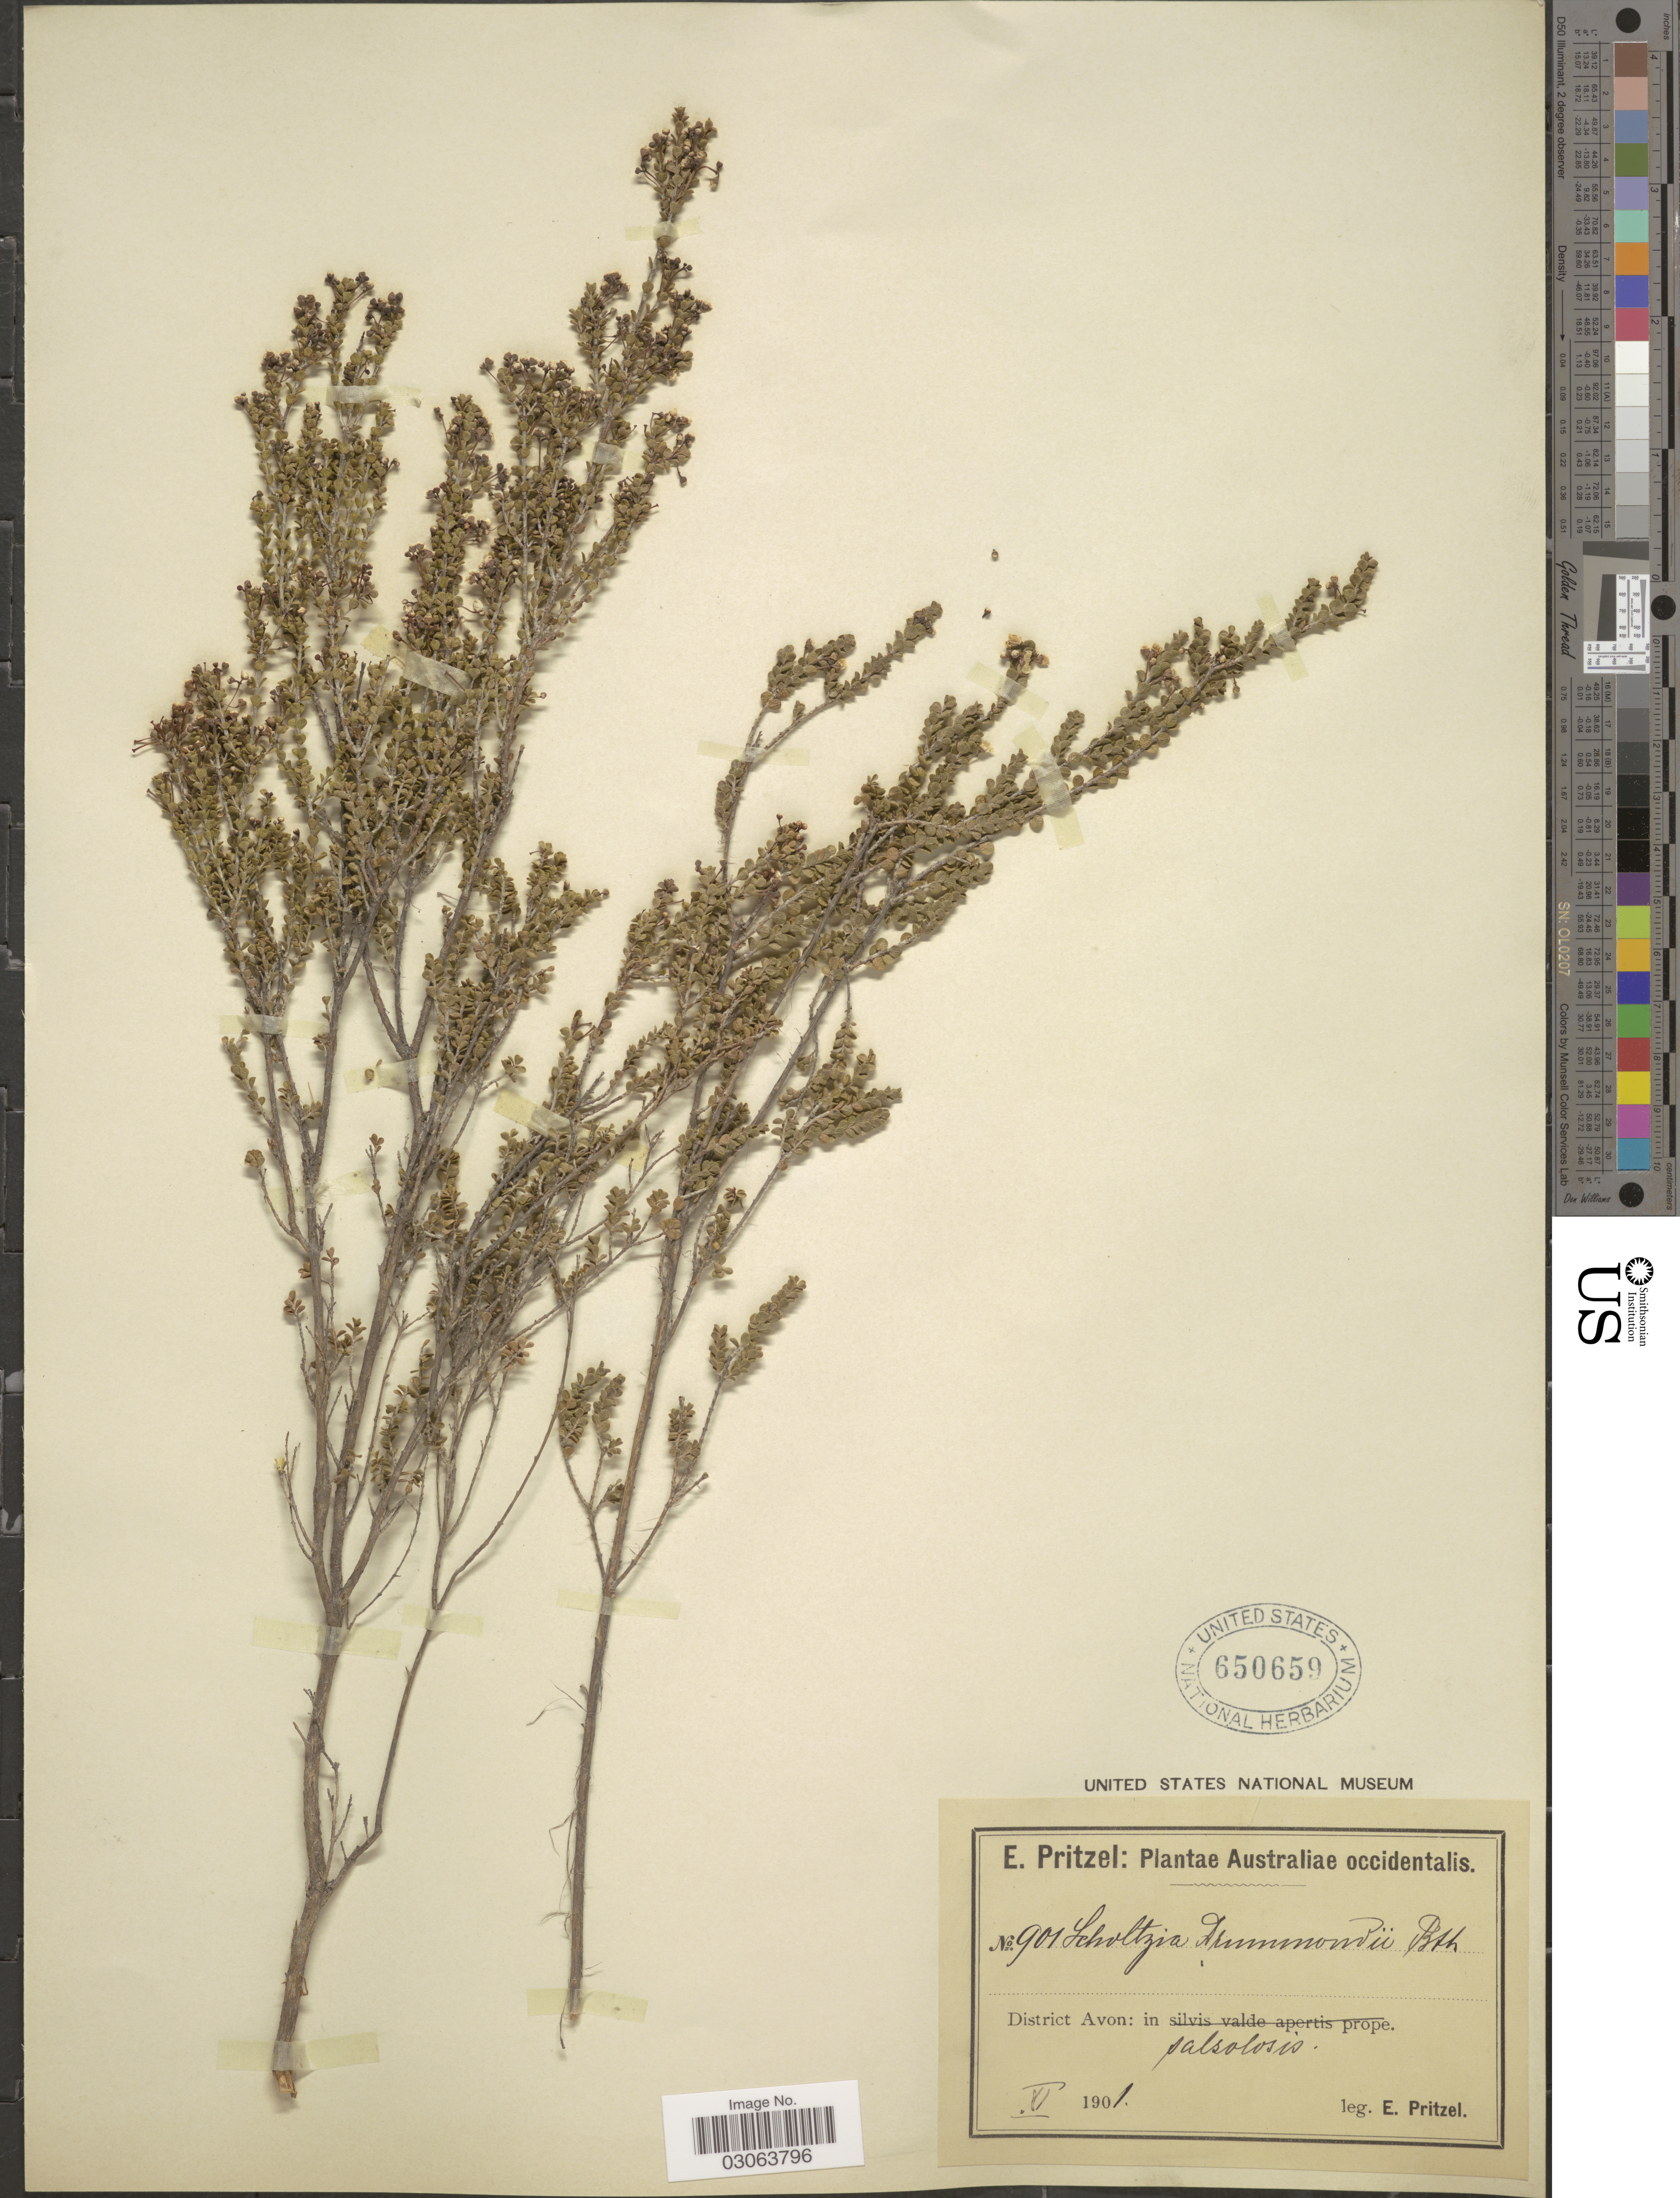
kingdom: Plantae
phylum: Tracheophyta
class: Magnoliopsida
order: Myrtales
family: Myrtaceae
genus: Scholtzia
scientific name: Scholtzia drummondii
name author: Benth.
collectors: E. G. Pritzel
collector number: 901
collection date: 1901-11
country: Australia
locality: Australiae occidentalis. District Avon: in salsolosis.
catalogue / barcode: US 650659